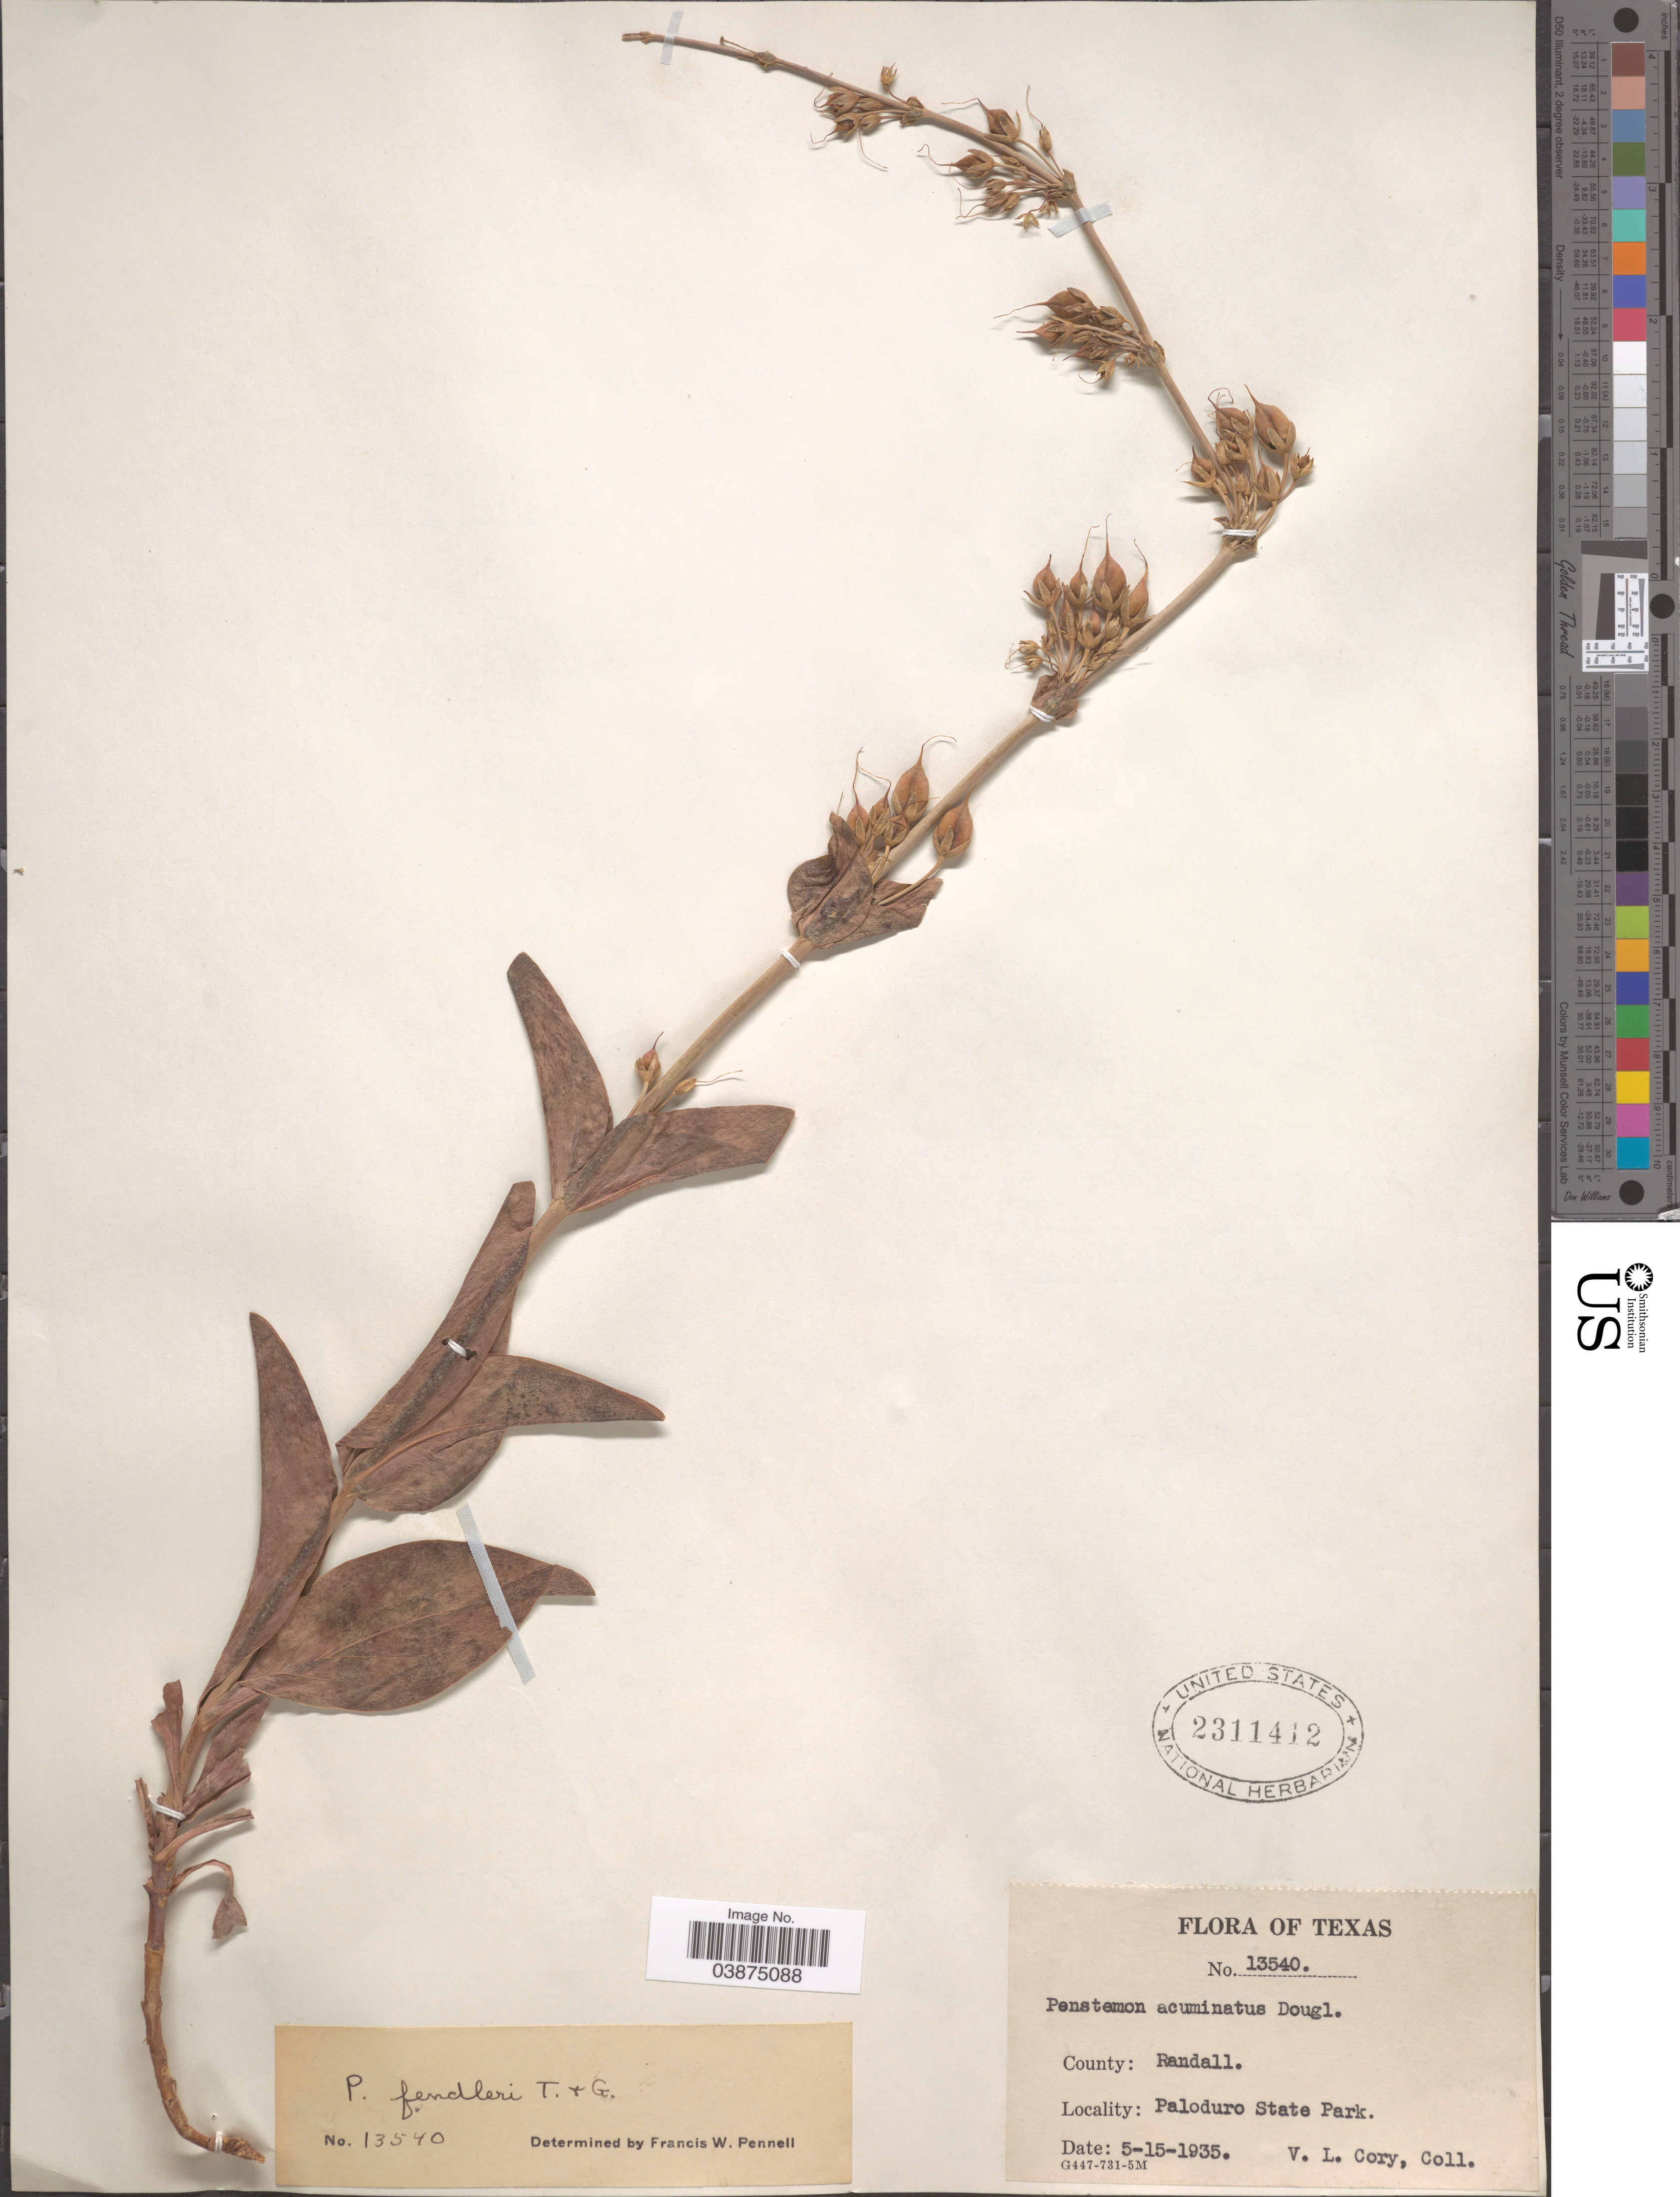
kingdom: Plantae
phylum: Tracheophyta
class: Magnoliopsida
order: Lamiales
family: Plantaginaceae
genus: Penstemon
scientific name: Penstemon fendleri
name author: Torr. & A. Gray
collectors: V. Cory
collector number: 13540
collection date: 1935-05-15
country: United States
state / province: Texas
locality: County: Randall. Paloduro State Park.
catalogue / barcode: US 2311412